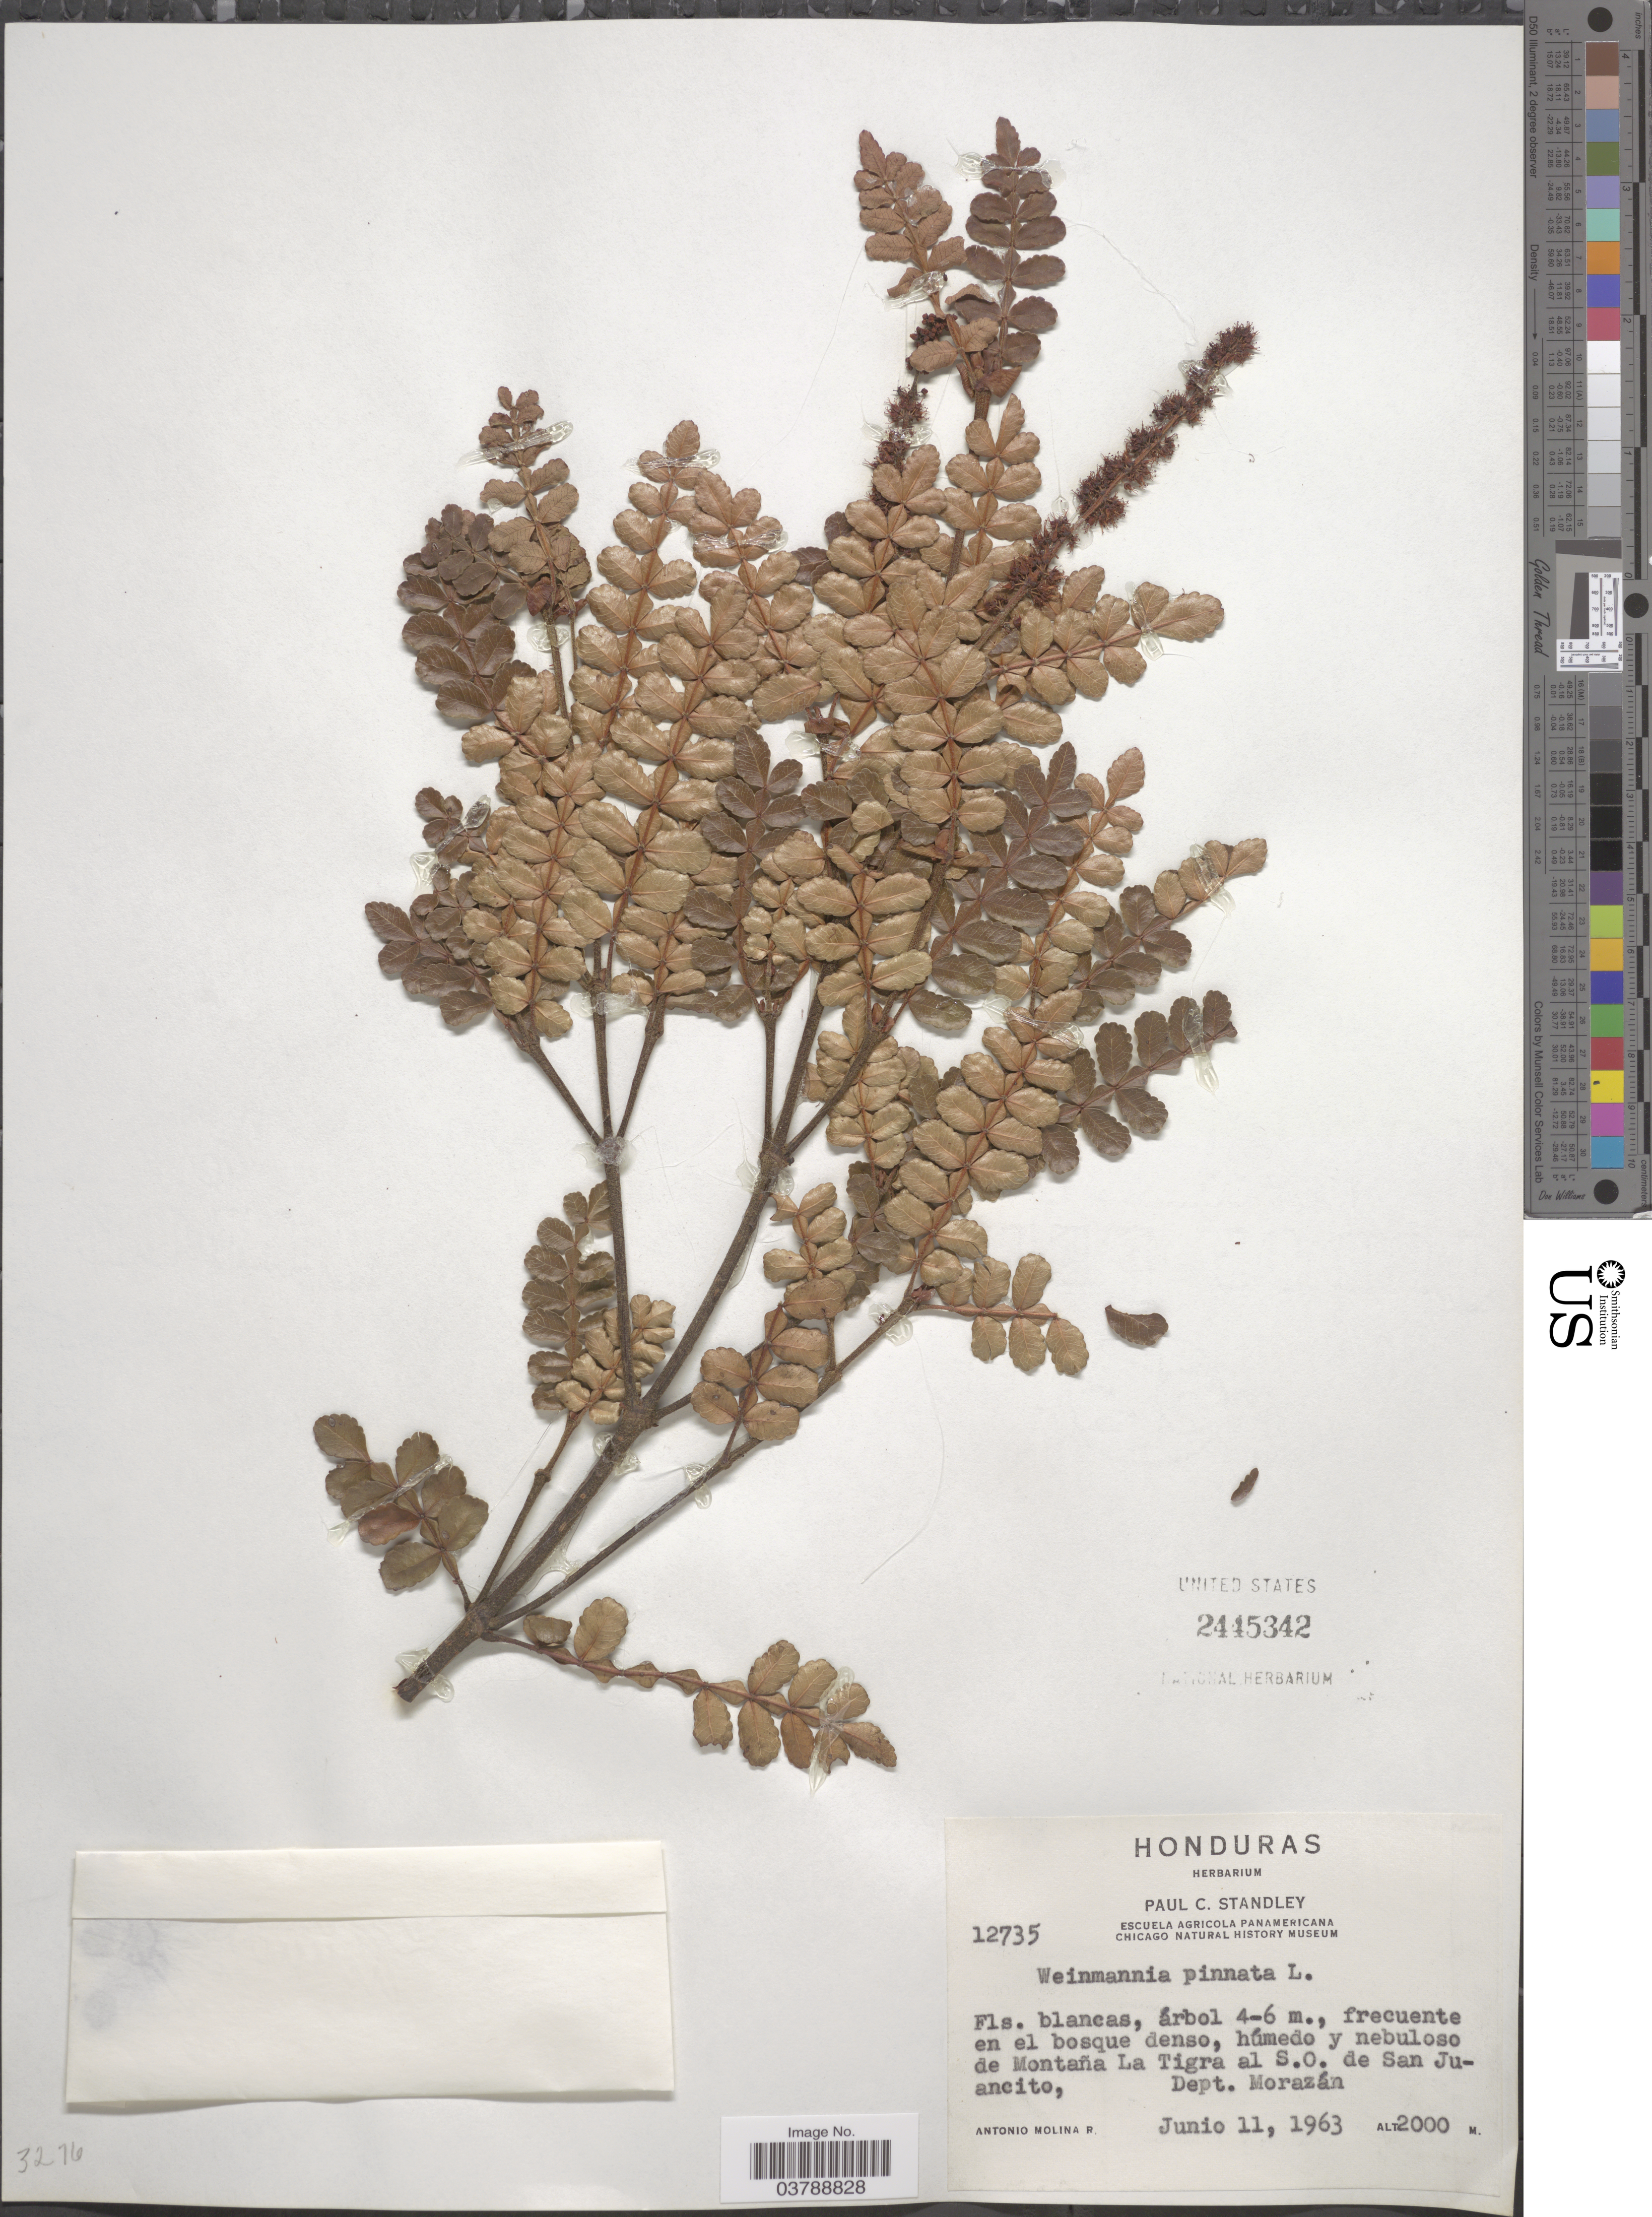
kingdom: Plantae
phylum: Tracheophyta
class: Magnoliopsida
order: Oxalidales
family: Cunoniaceae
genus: Weinmannia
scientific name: Weinmannia pinnata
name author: L.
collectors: A. Molina R.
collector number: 12735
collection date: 1963-06-11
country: Honduras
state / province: Fco. Morazán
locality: Montaña La Tigra al S. O. de San Juancito, Dept. Morazán.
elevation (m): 2000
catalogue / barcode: US 2445342